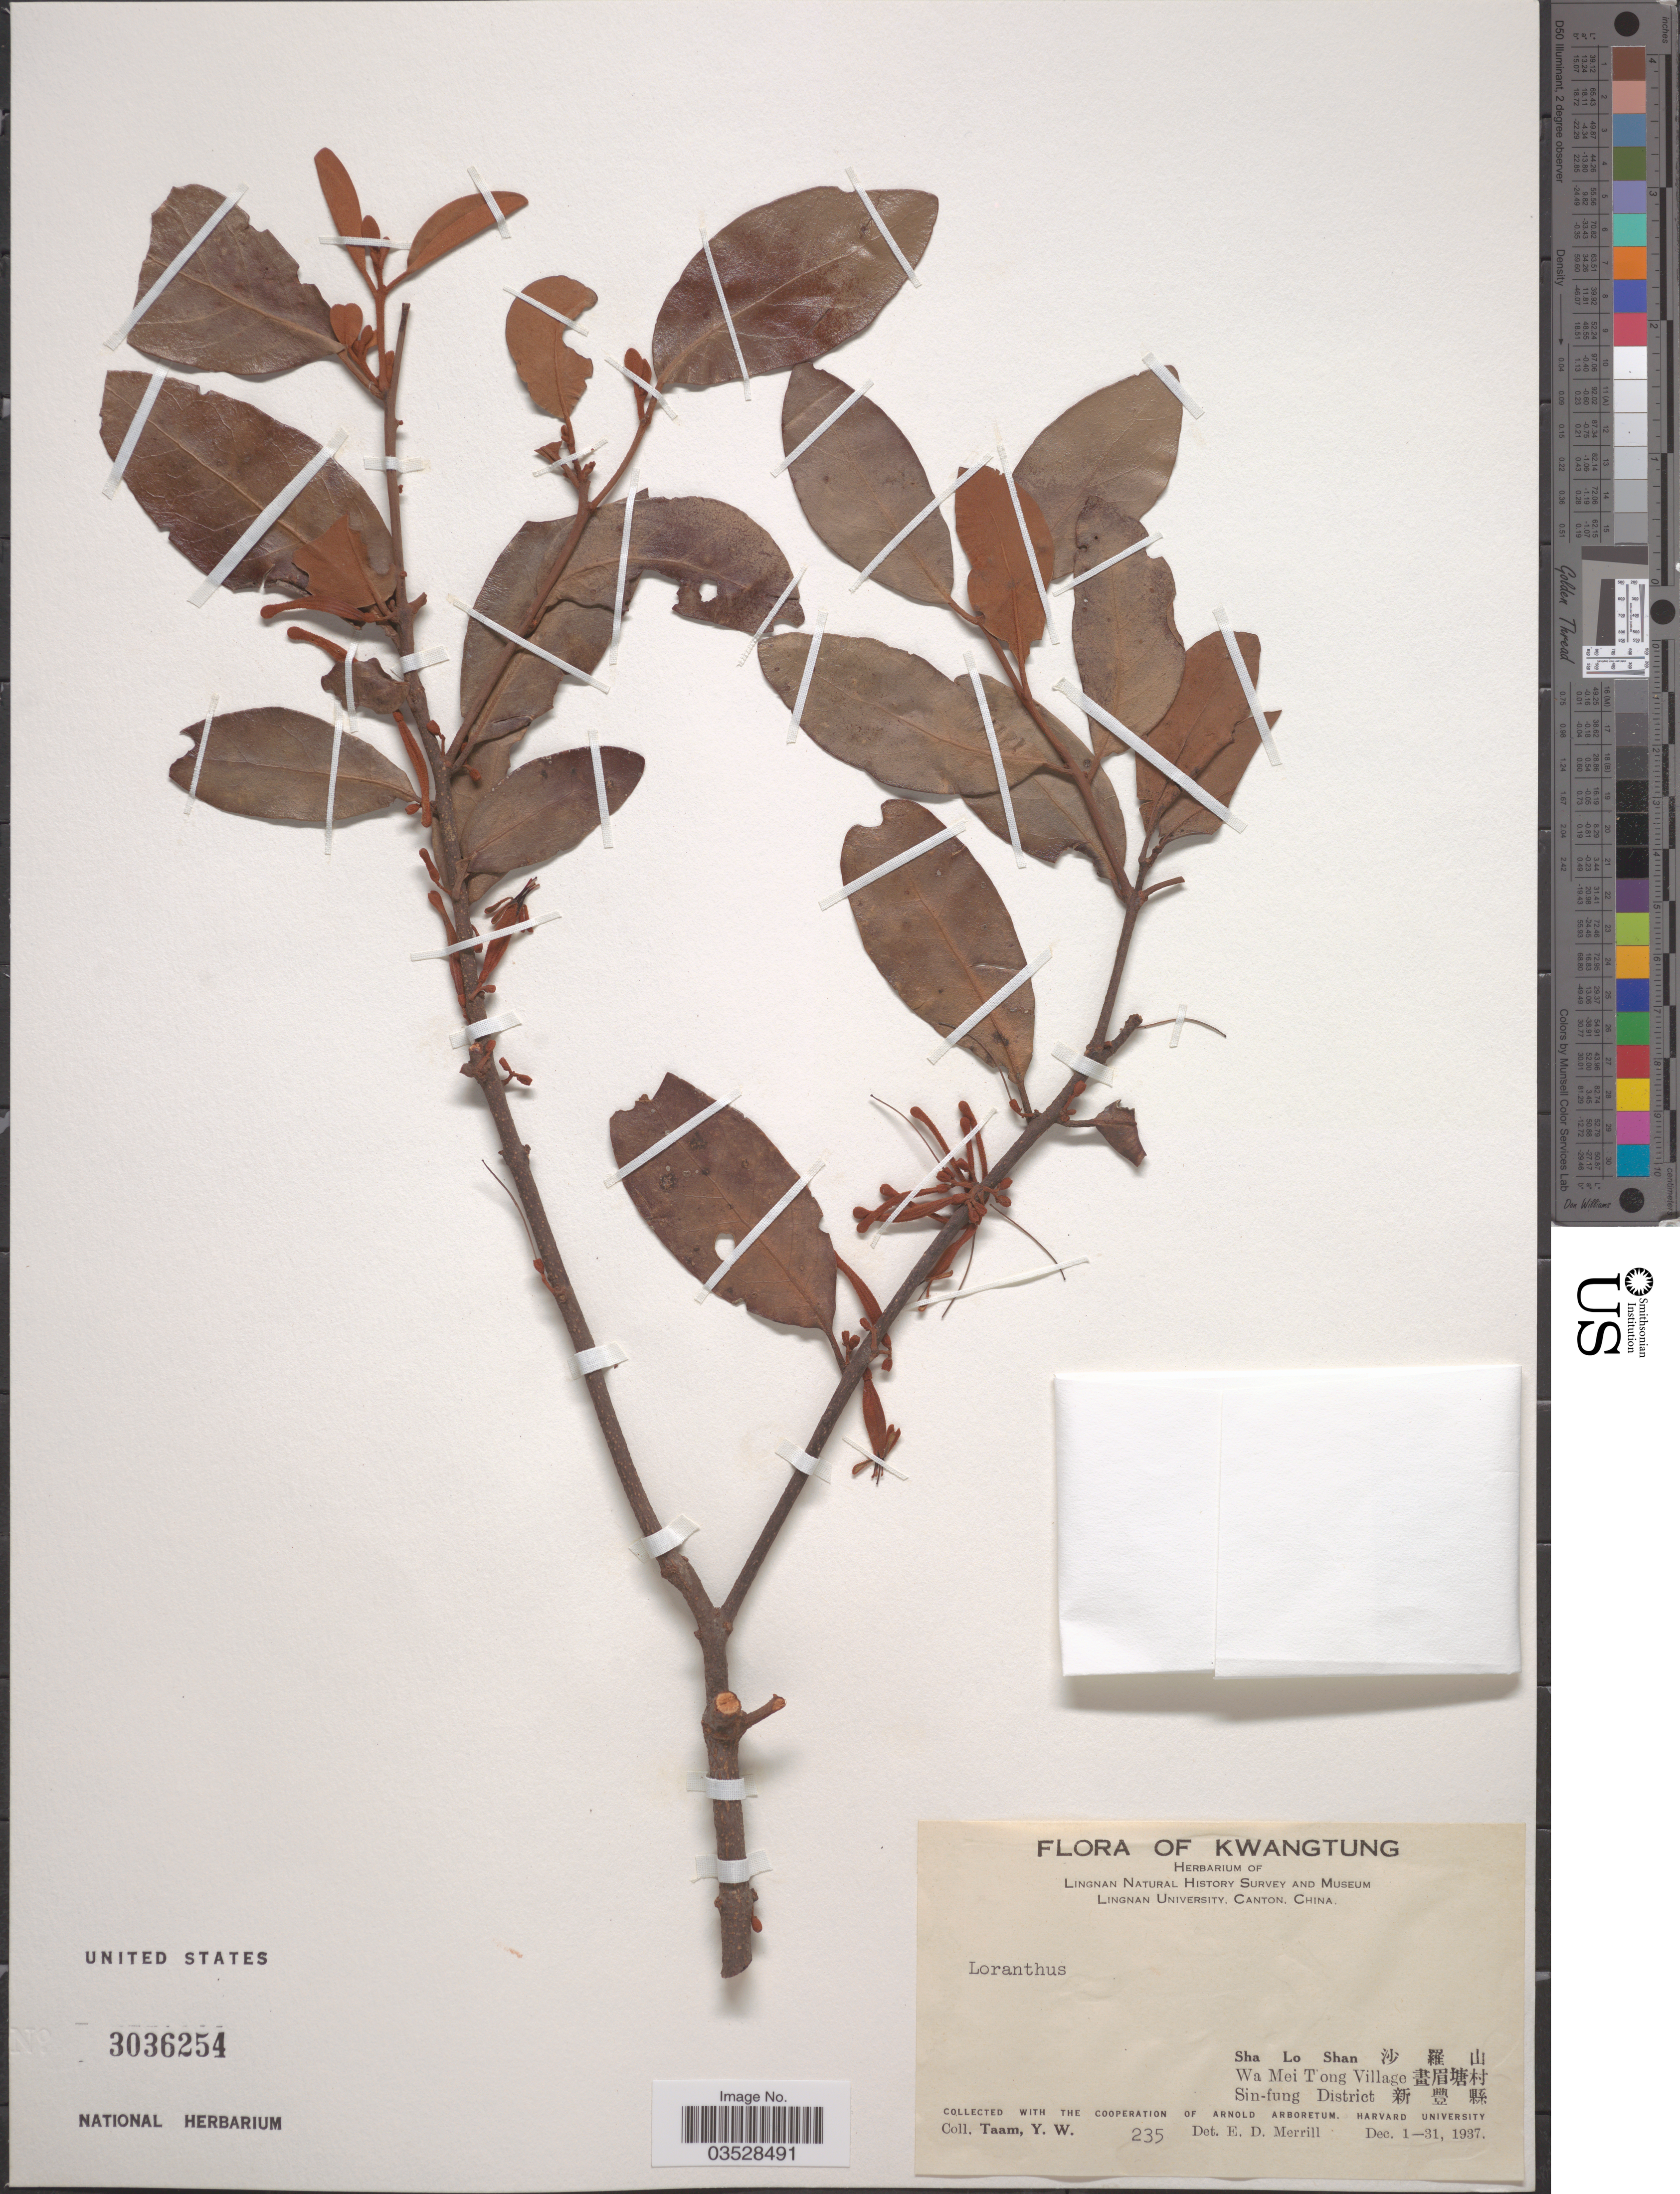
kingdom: Plantae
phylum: Tracheophyta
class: Magnoliopsida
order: Santalales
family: Loranthaceae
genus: Loranthus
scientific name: Loranthus sp.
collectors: Y. W. Taam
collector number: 235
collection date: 1937-12-01/1937-12-31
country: China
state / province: Guangdong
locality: Kwangtung. Sha Lo Shan X. Wa Mei T'ong Village X. Sin-fung District X.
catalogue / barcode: US 3036254